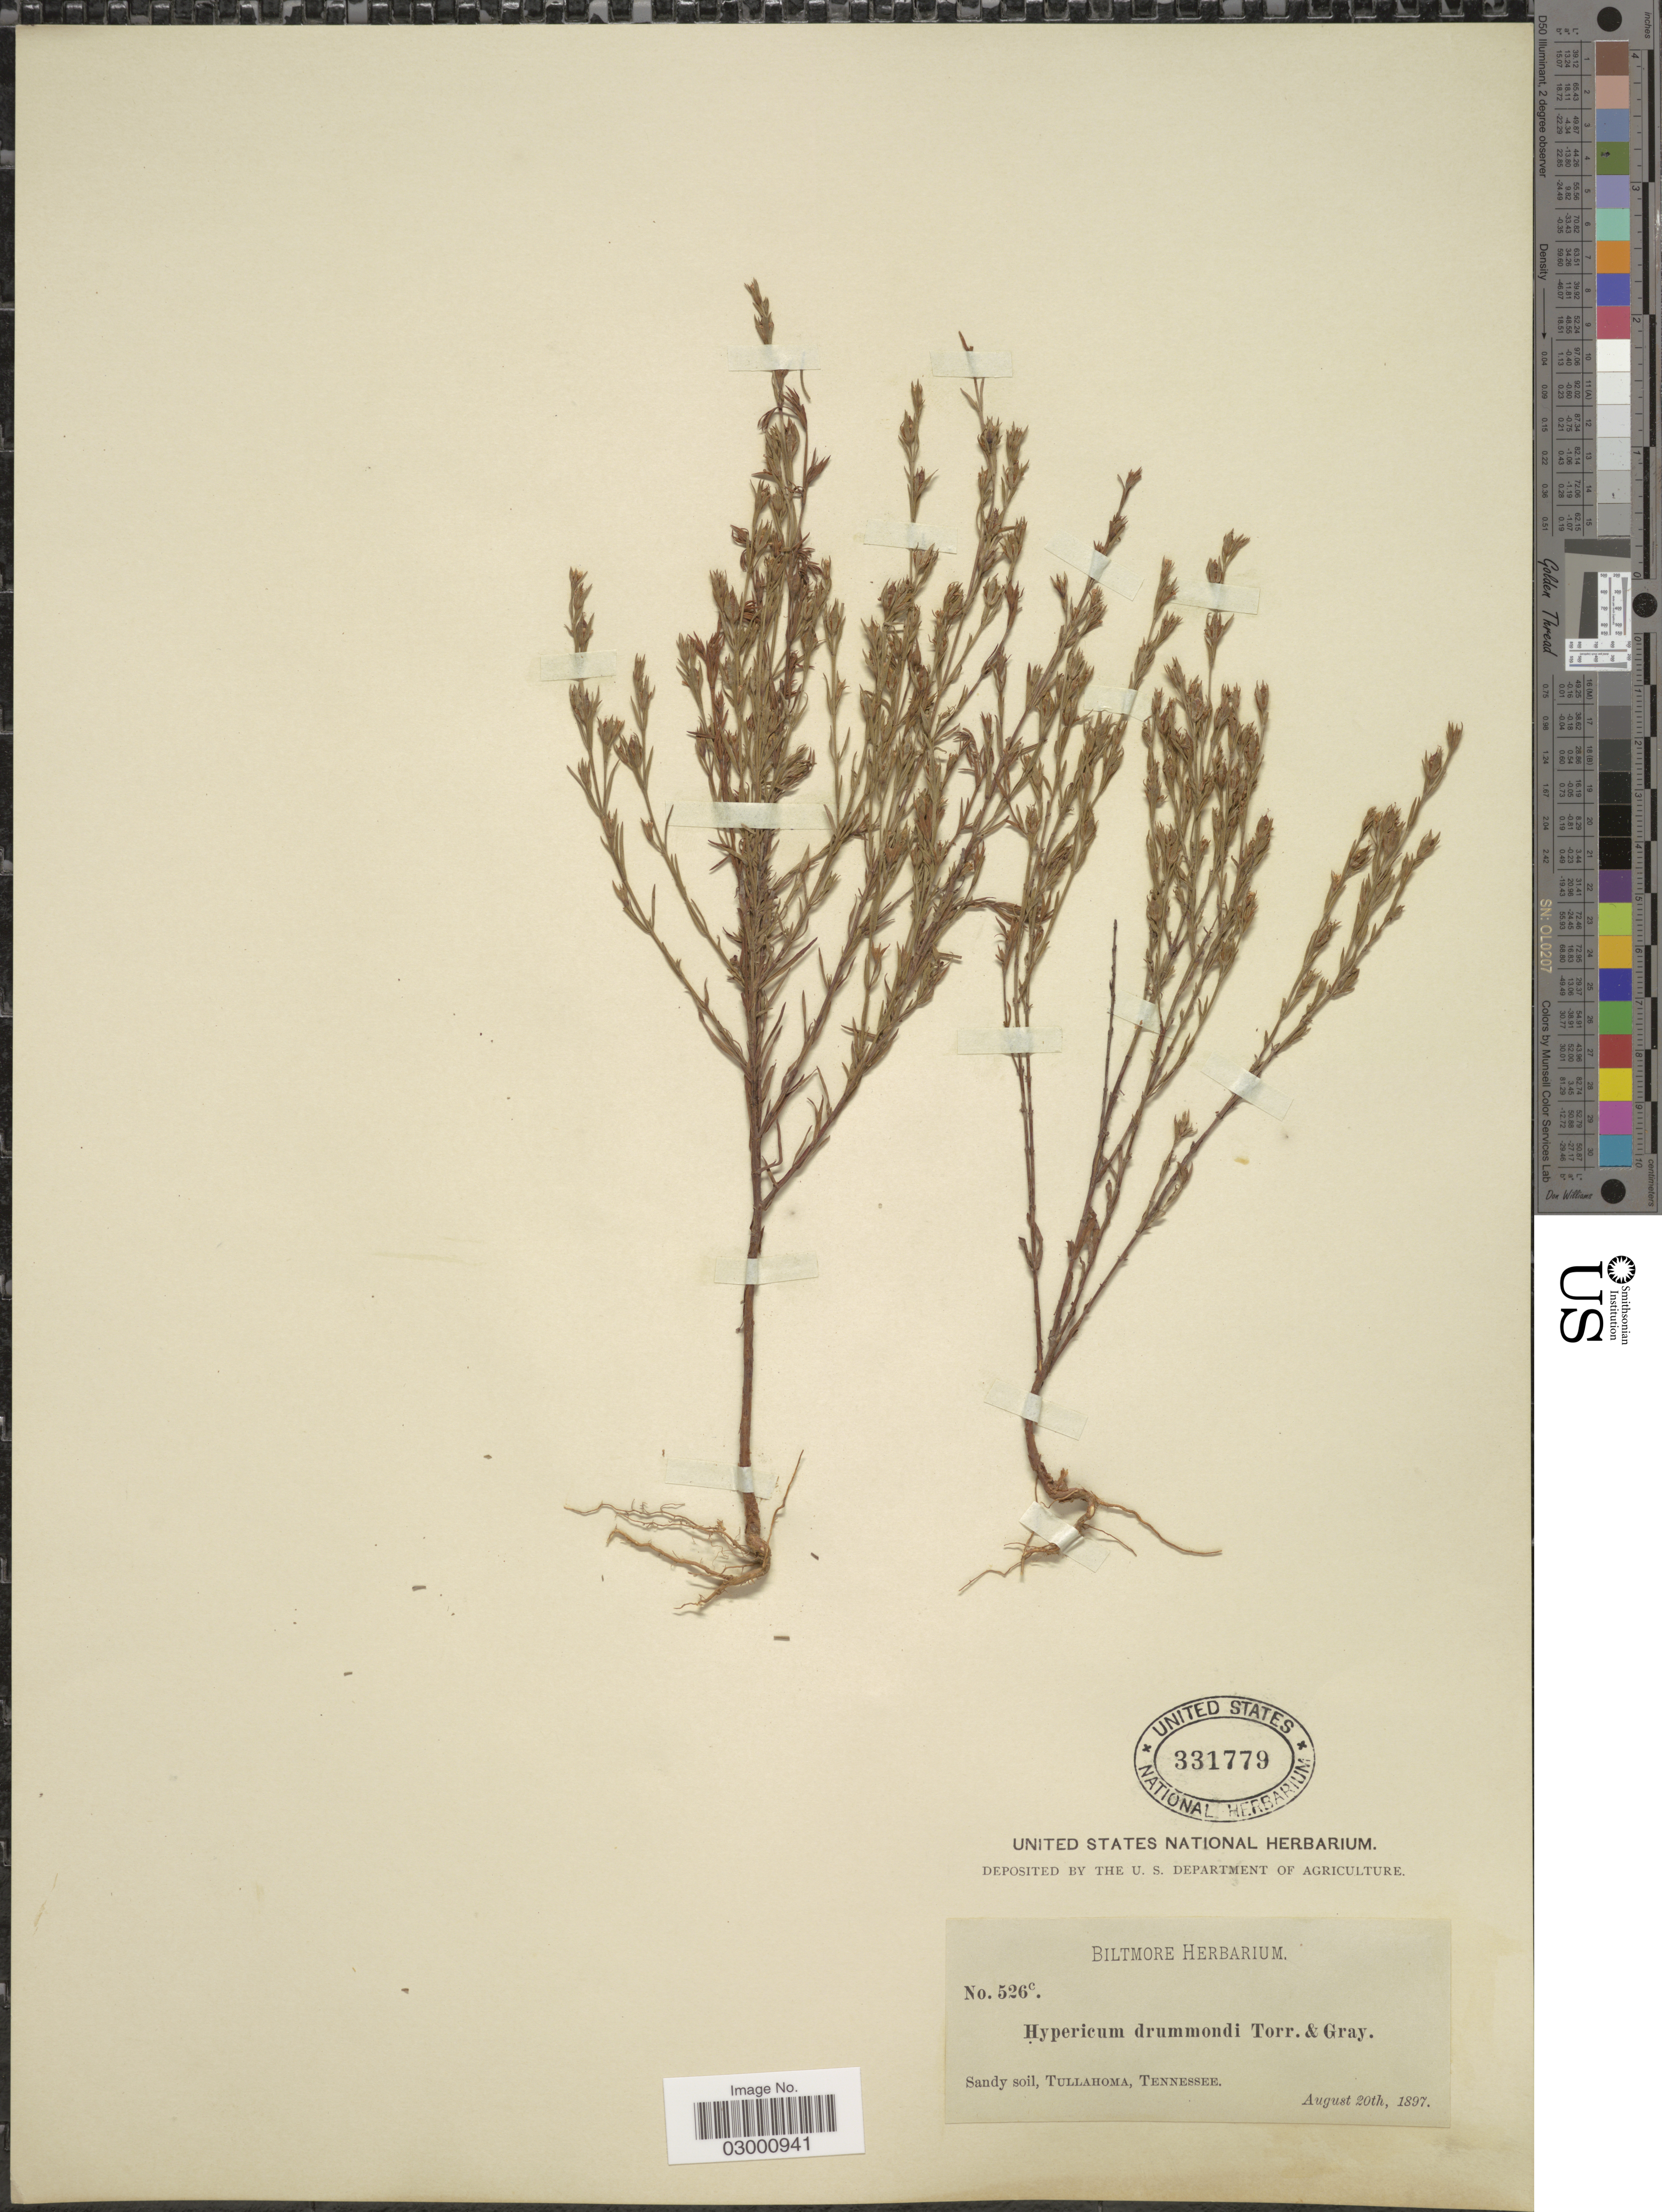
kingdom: Plantae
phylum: Tracheophyta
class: Magnoliopsida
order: Malpighiales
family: Hypericaceae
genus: Hypericum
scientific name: Hypericum drummondii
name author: (Grev. & Hook.) Torr. & A. Gray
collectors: ex herb. Biltmore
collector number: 526c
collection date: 1897-08-20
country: United States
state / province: Tennessee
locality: Sandy soil, Tullahoma.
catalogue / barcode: US 331779